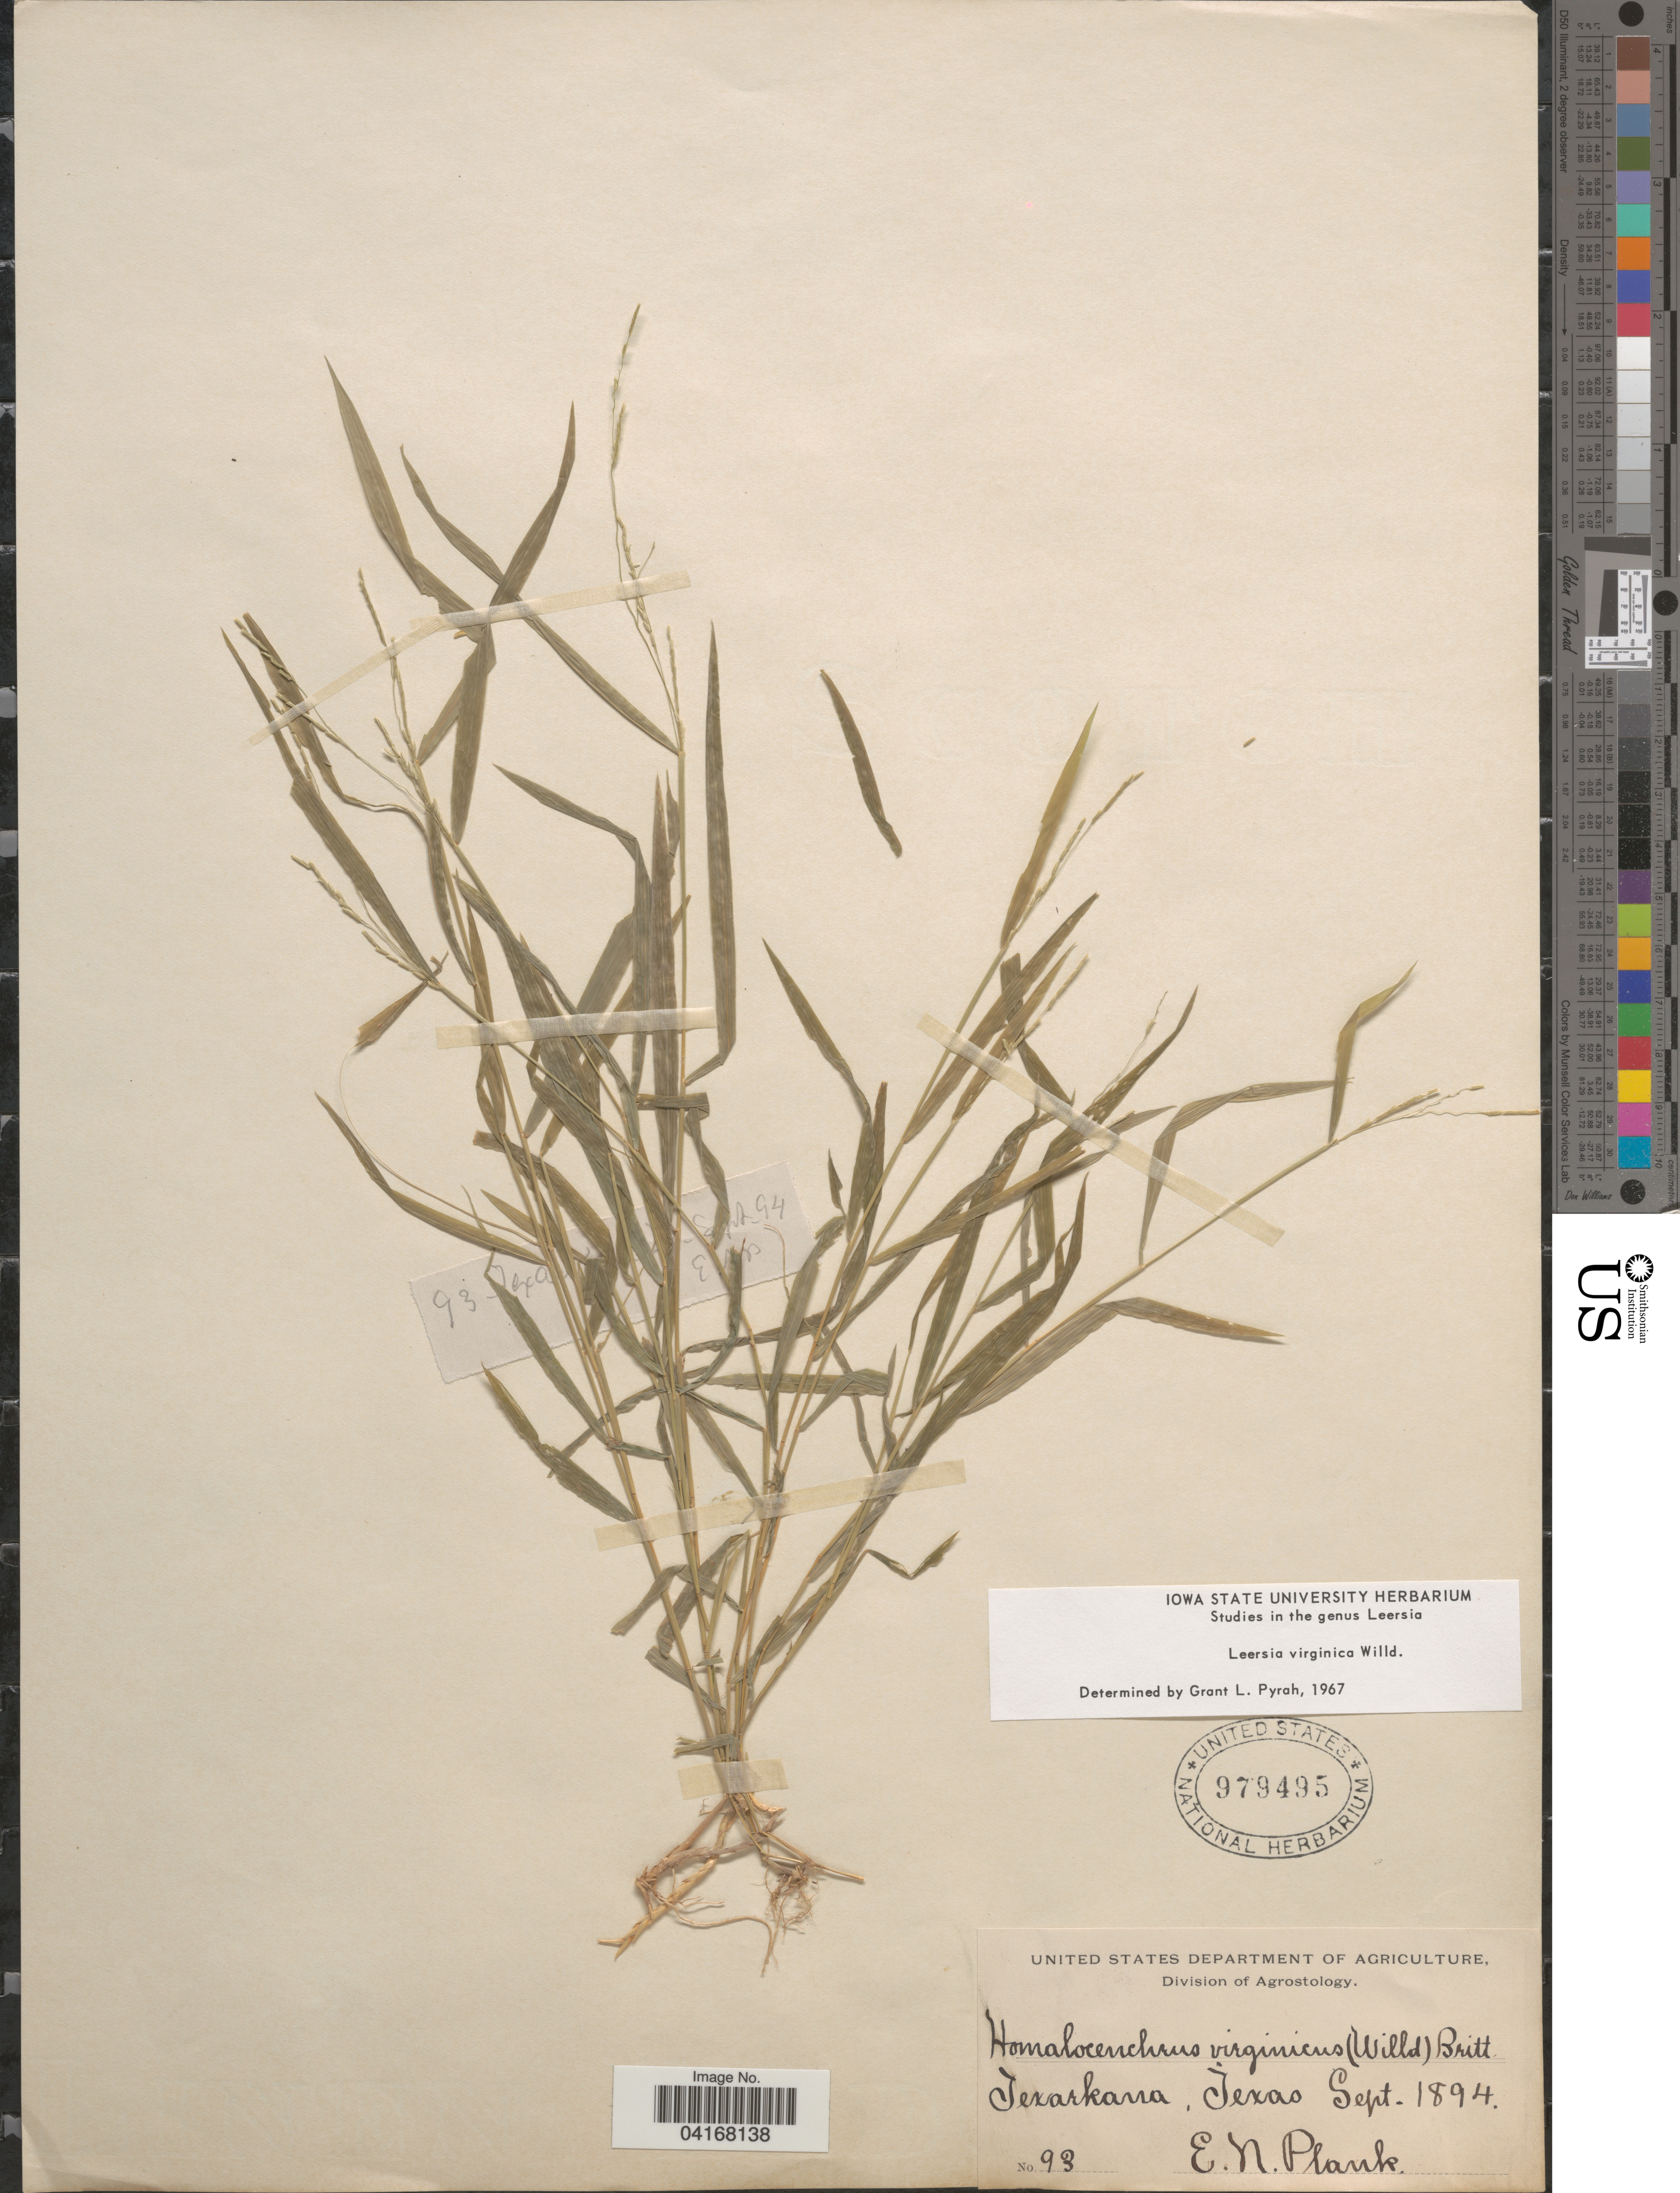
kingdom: Plantae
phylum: Tracheophyta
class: Liliopsida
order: Poales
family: Poaceae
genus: Leersia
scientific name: Leersia virginica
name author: Willd.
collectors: E. Plank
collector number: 93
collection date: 1894-09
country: United States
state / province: Texas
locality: Texarkana.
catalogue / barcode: US 979495